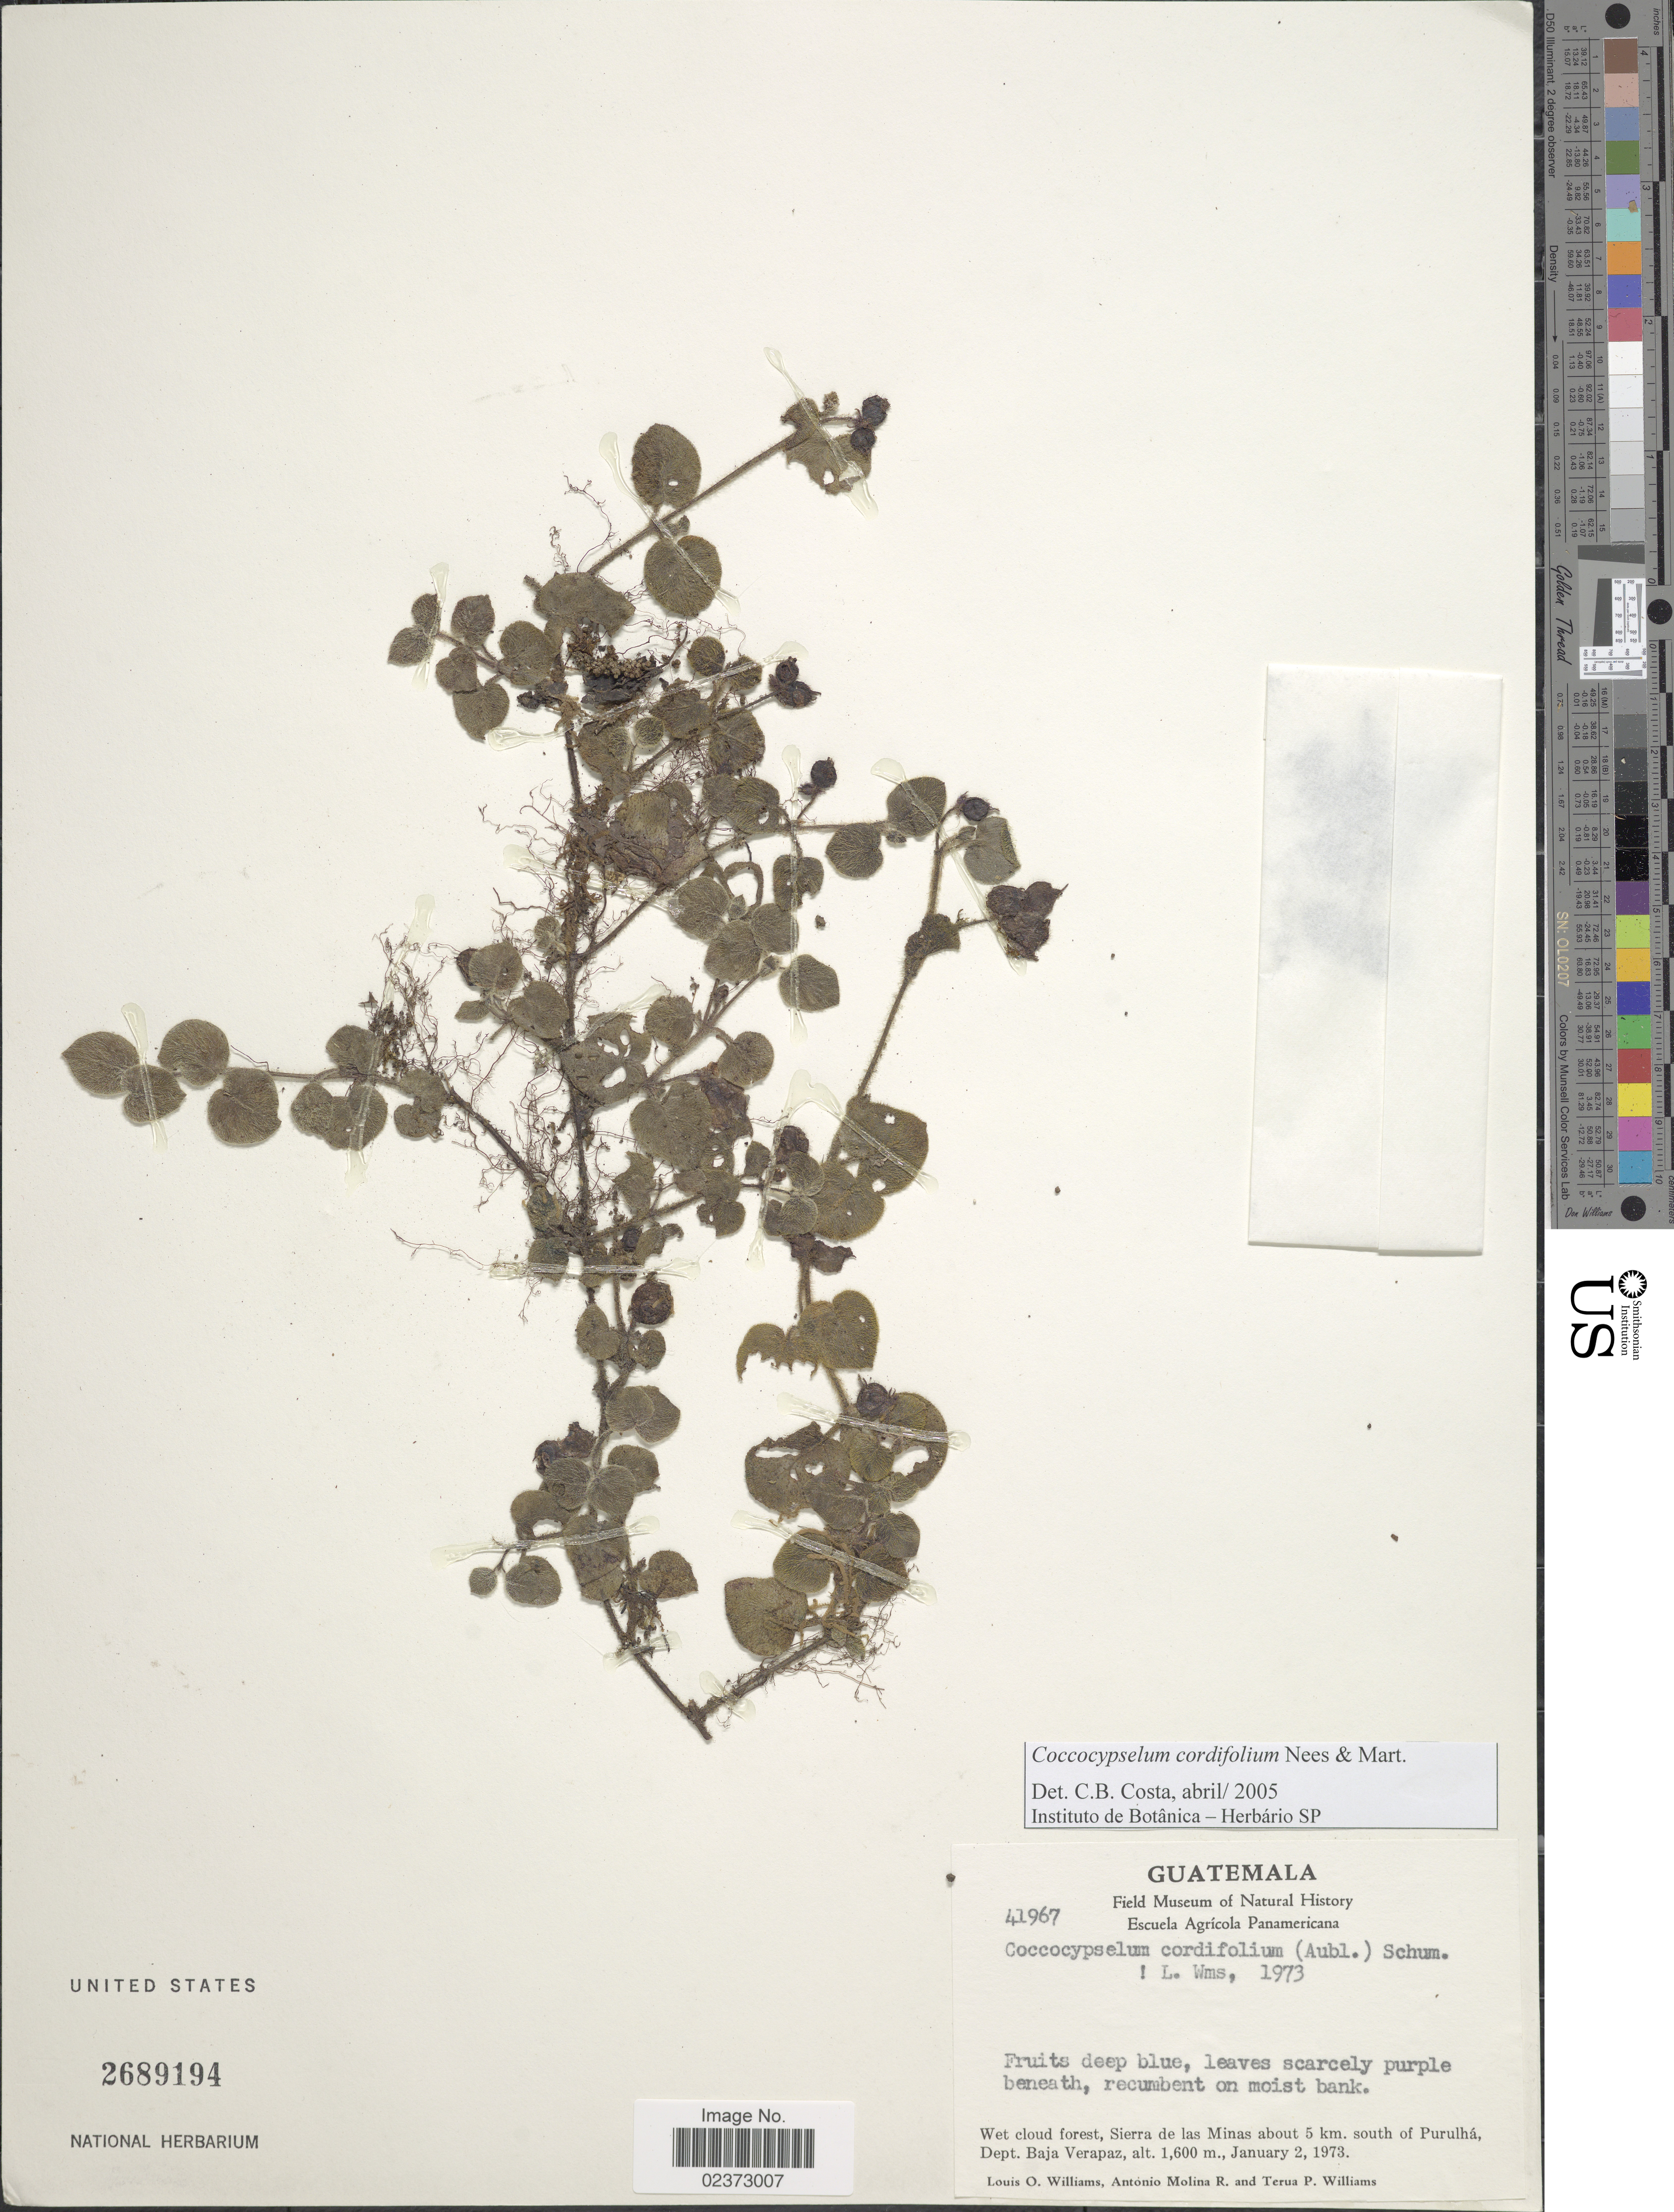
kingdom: Plantae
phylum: Tracheophyta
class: Magnoliopsida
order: Gentianales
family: Rubiaceae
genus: Coccocypselum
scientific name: Coccocypselum cordifolium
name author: Nees & Mart.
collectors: L. O. Williams, A. Molina R. & T. P. Williams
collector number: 41967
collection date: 1973-01-02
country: Guatemala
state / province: Baja Verapaz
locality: Wet cloud forest, Sierra de las Minas about 5 km. south of Purulha, dept. Baja Verapaz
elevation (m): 1600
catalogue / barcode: US 2689194